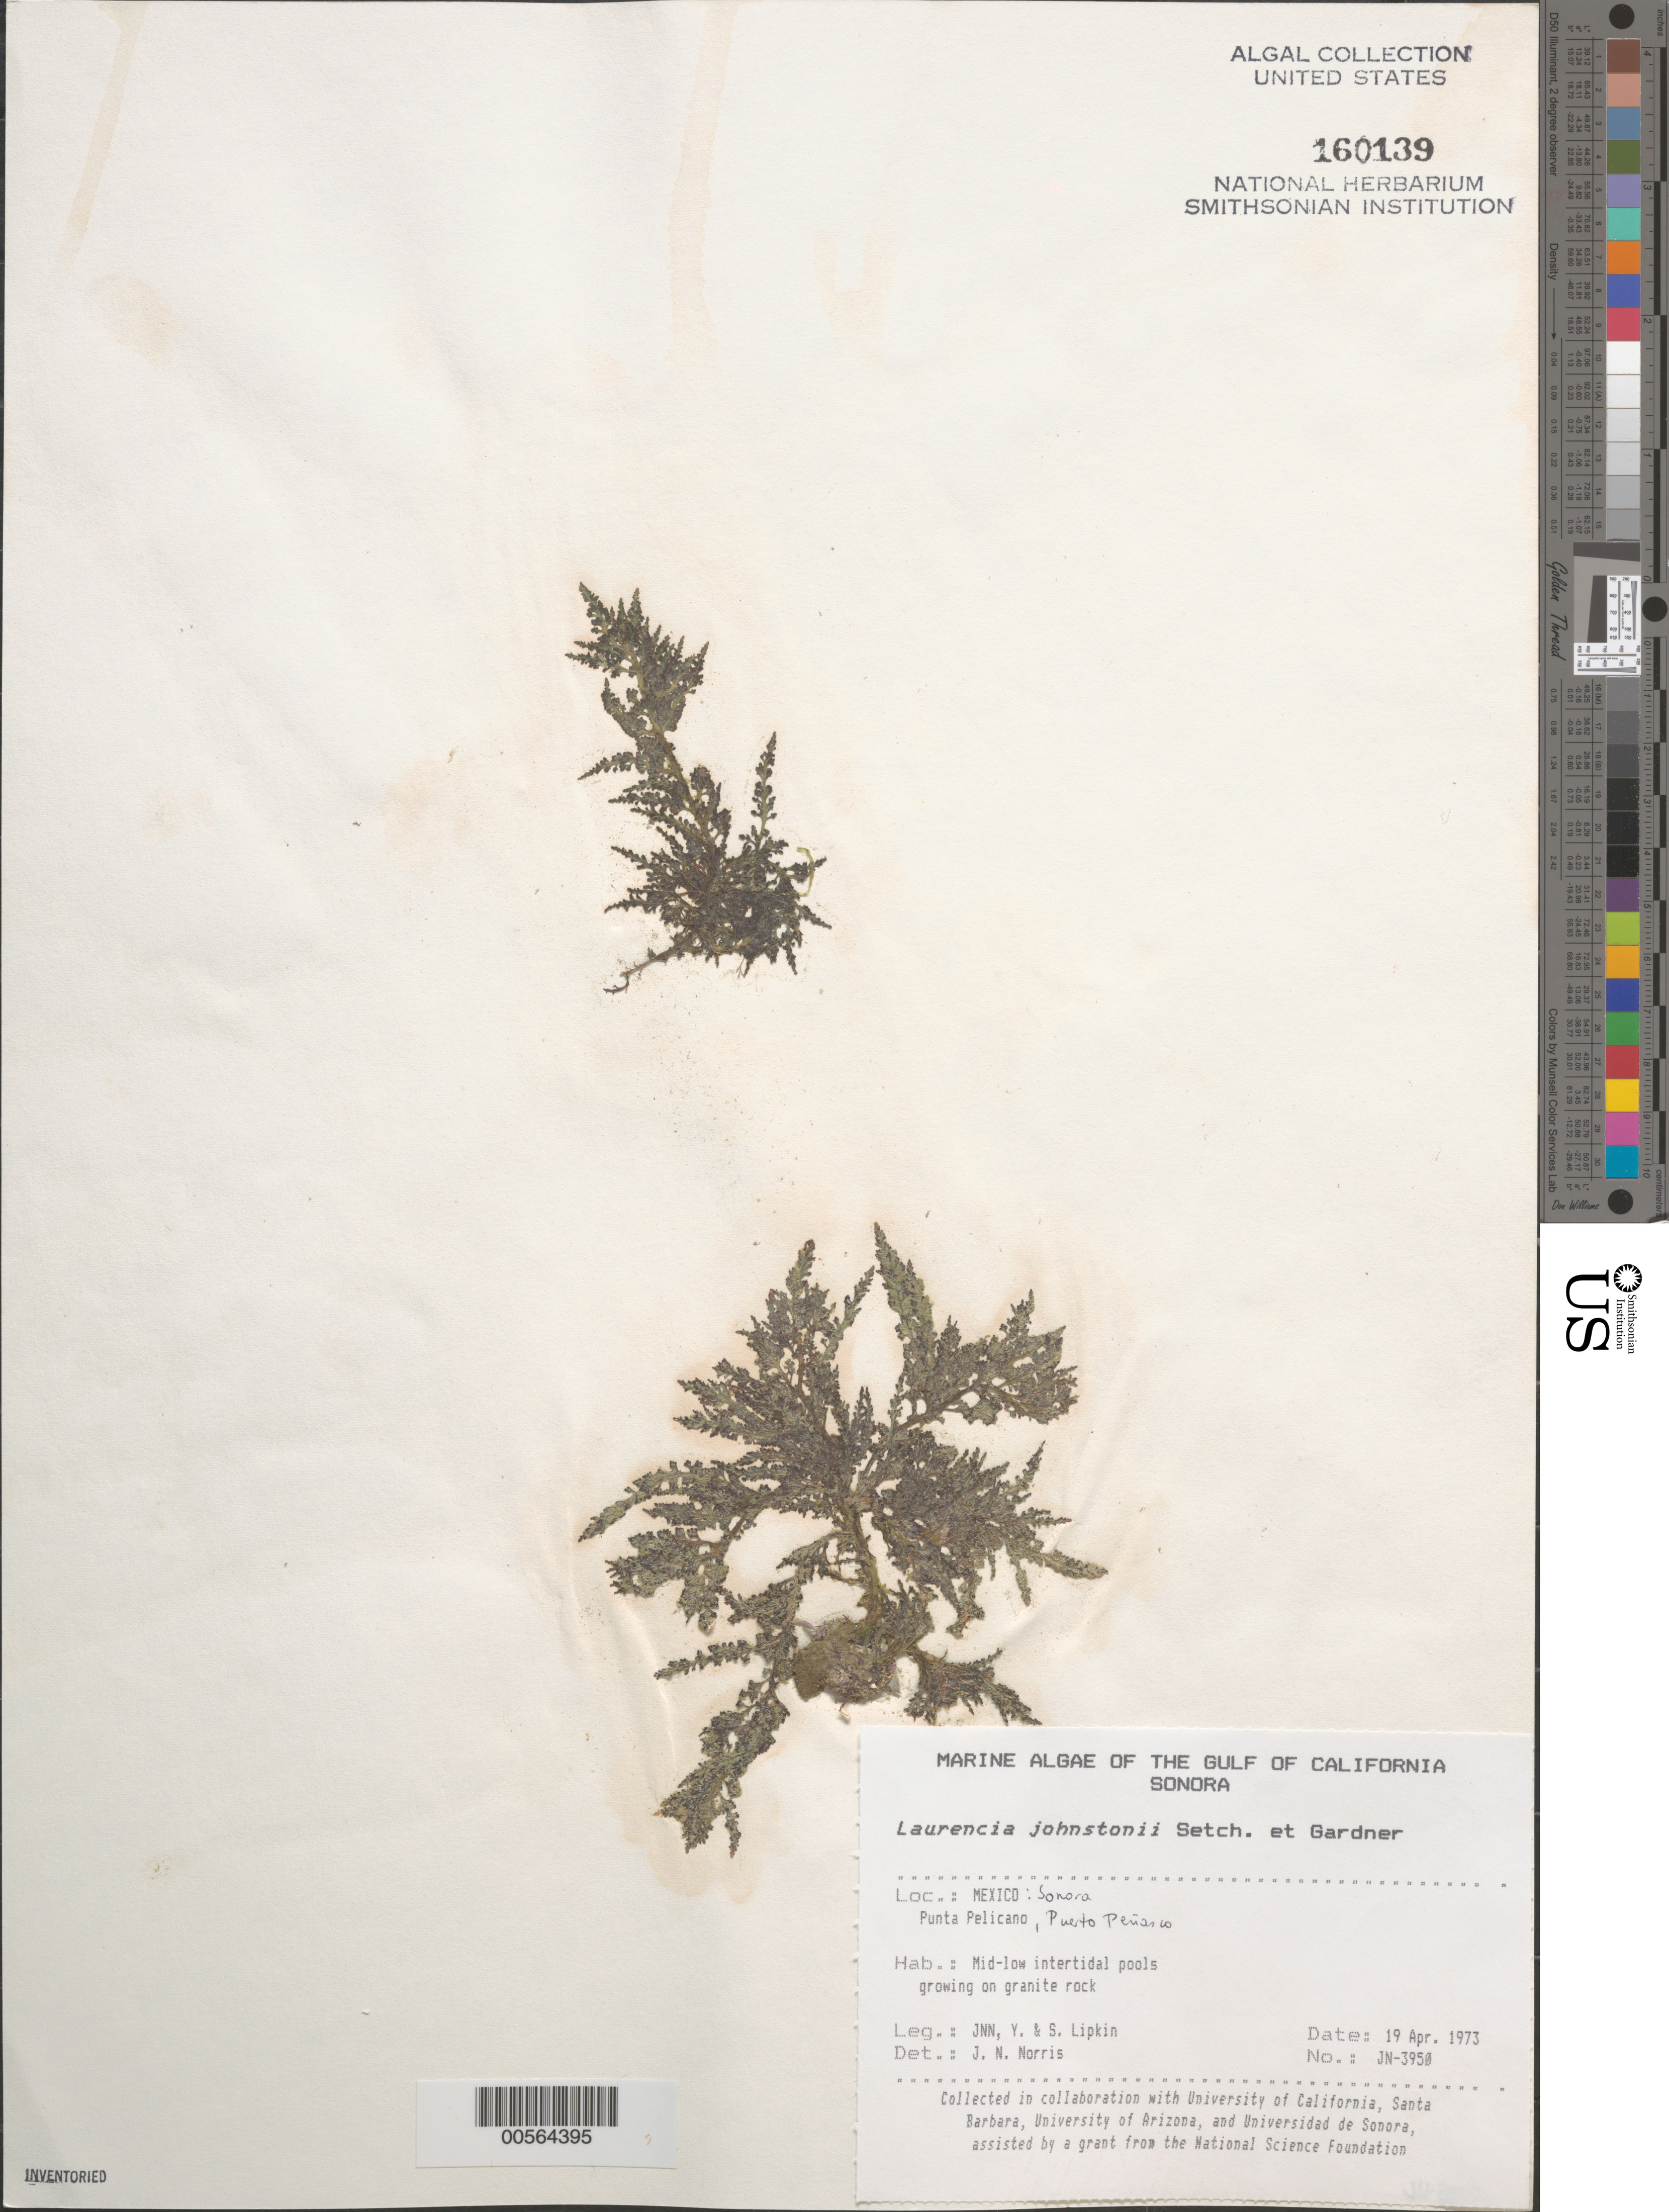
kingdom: Plantae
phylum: Rhodophyta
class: Florideophyceae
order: Ceramiales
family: Rhodomelaceae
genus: Laurencia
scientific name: Laurencia johnstonii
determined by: Norris, James N.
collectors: J. N. Norris, Y. Lipkin & S. Lipkin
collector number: JN-3950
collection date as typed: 19 Apr 1973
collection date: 1973-04-19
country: Mexico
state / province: Sonora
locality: Punta Pelicano, Puerto Penasco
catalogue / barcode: US 160139